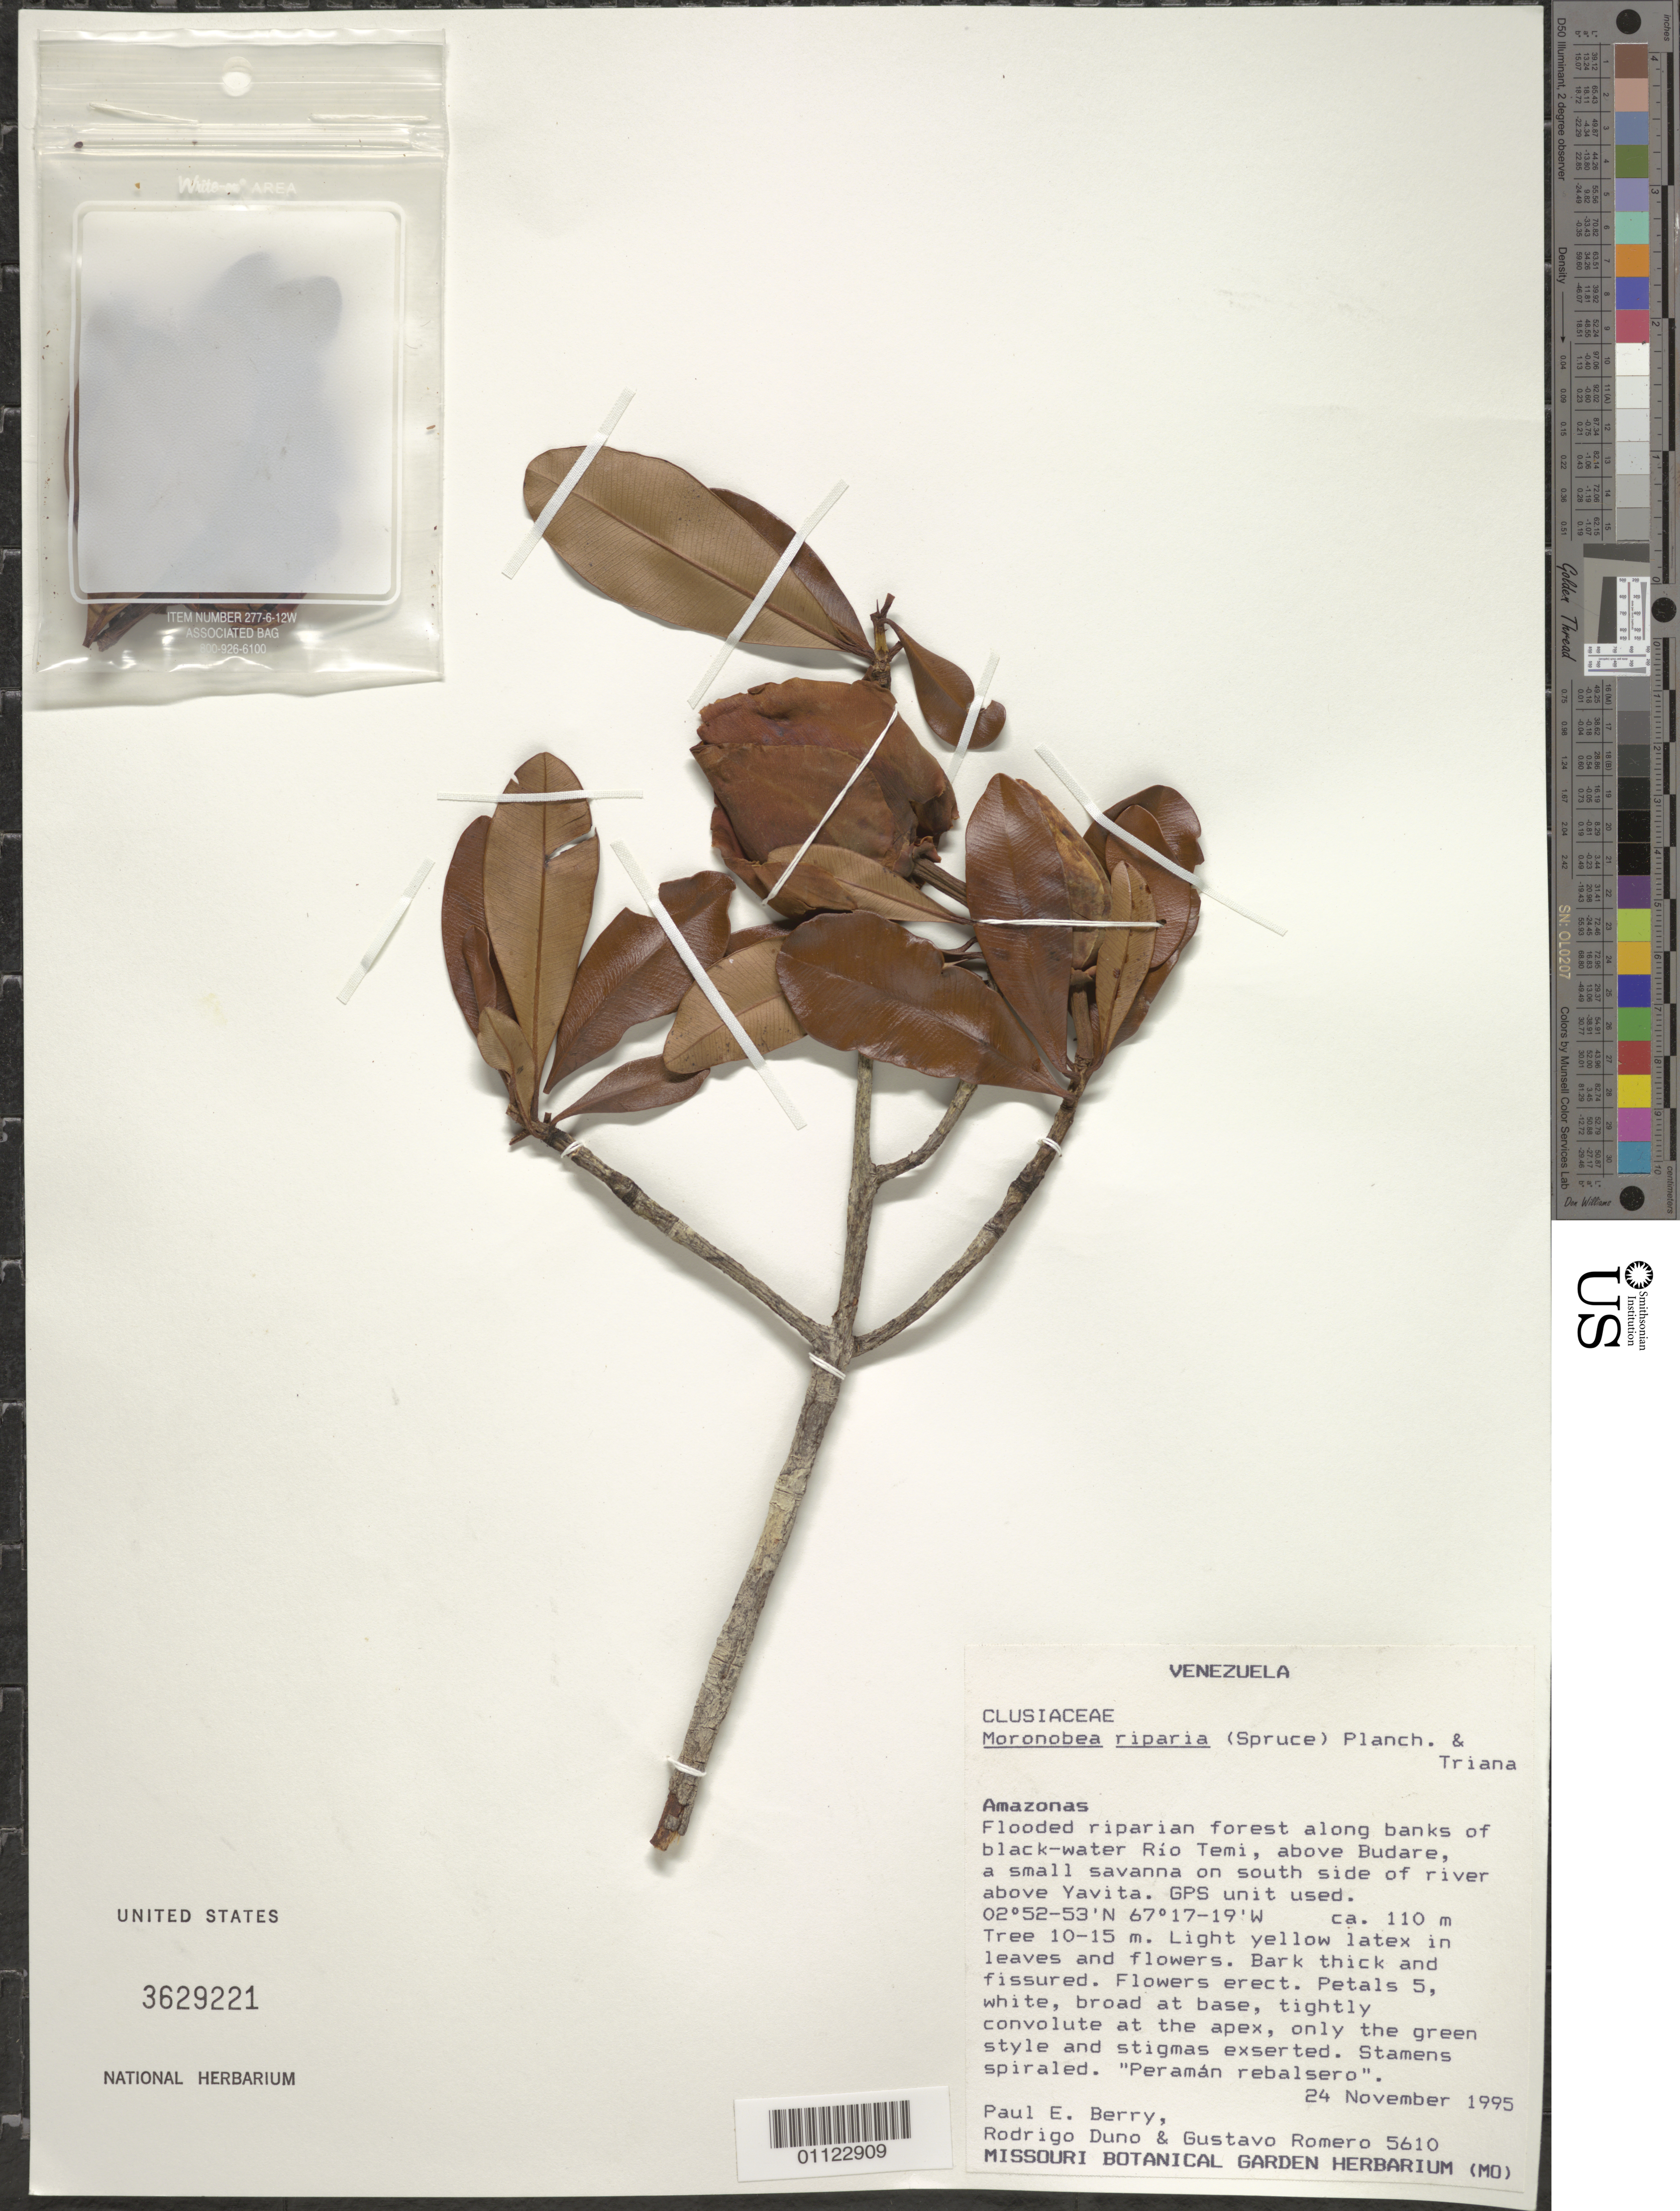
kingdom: Plantae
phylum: Tracheophyta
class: Magnoliopsida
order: Malpighiales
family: Clusiaceae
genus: Moronobea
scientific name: Moronobea riparia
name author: Planch. & Triana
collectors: P. E. Berry, R. Duno de Stefano & G. A. Romero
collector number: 5610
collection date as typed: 24-Nov-95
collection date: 1995-11-24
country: Venezuela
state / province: Amazonas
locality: Río Temi banks, above Budare, on south side of river above Yavita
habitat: Flooded riparian forest along banks of black-water rio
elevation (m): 110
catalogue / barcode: US 3629221